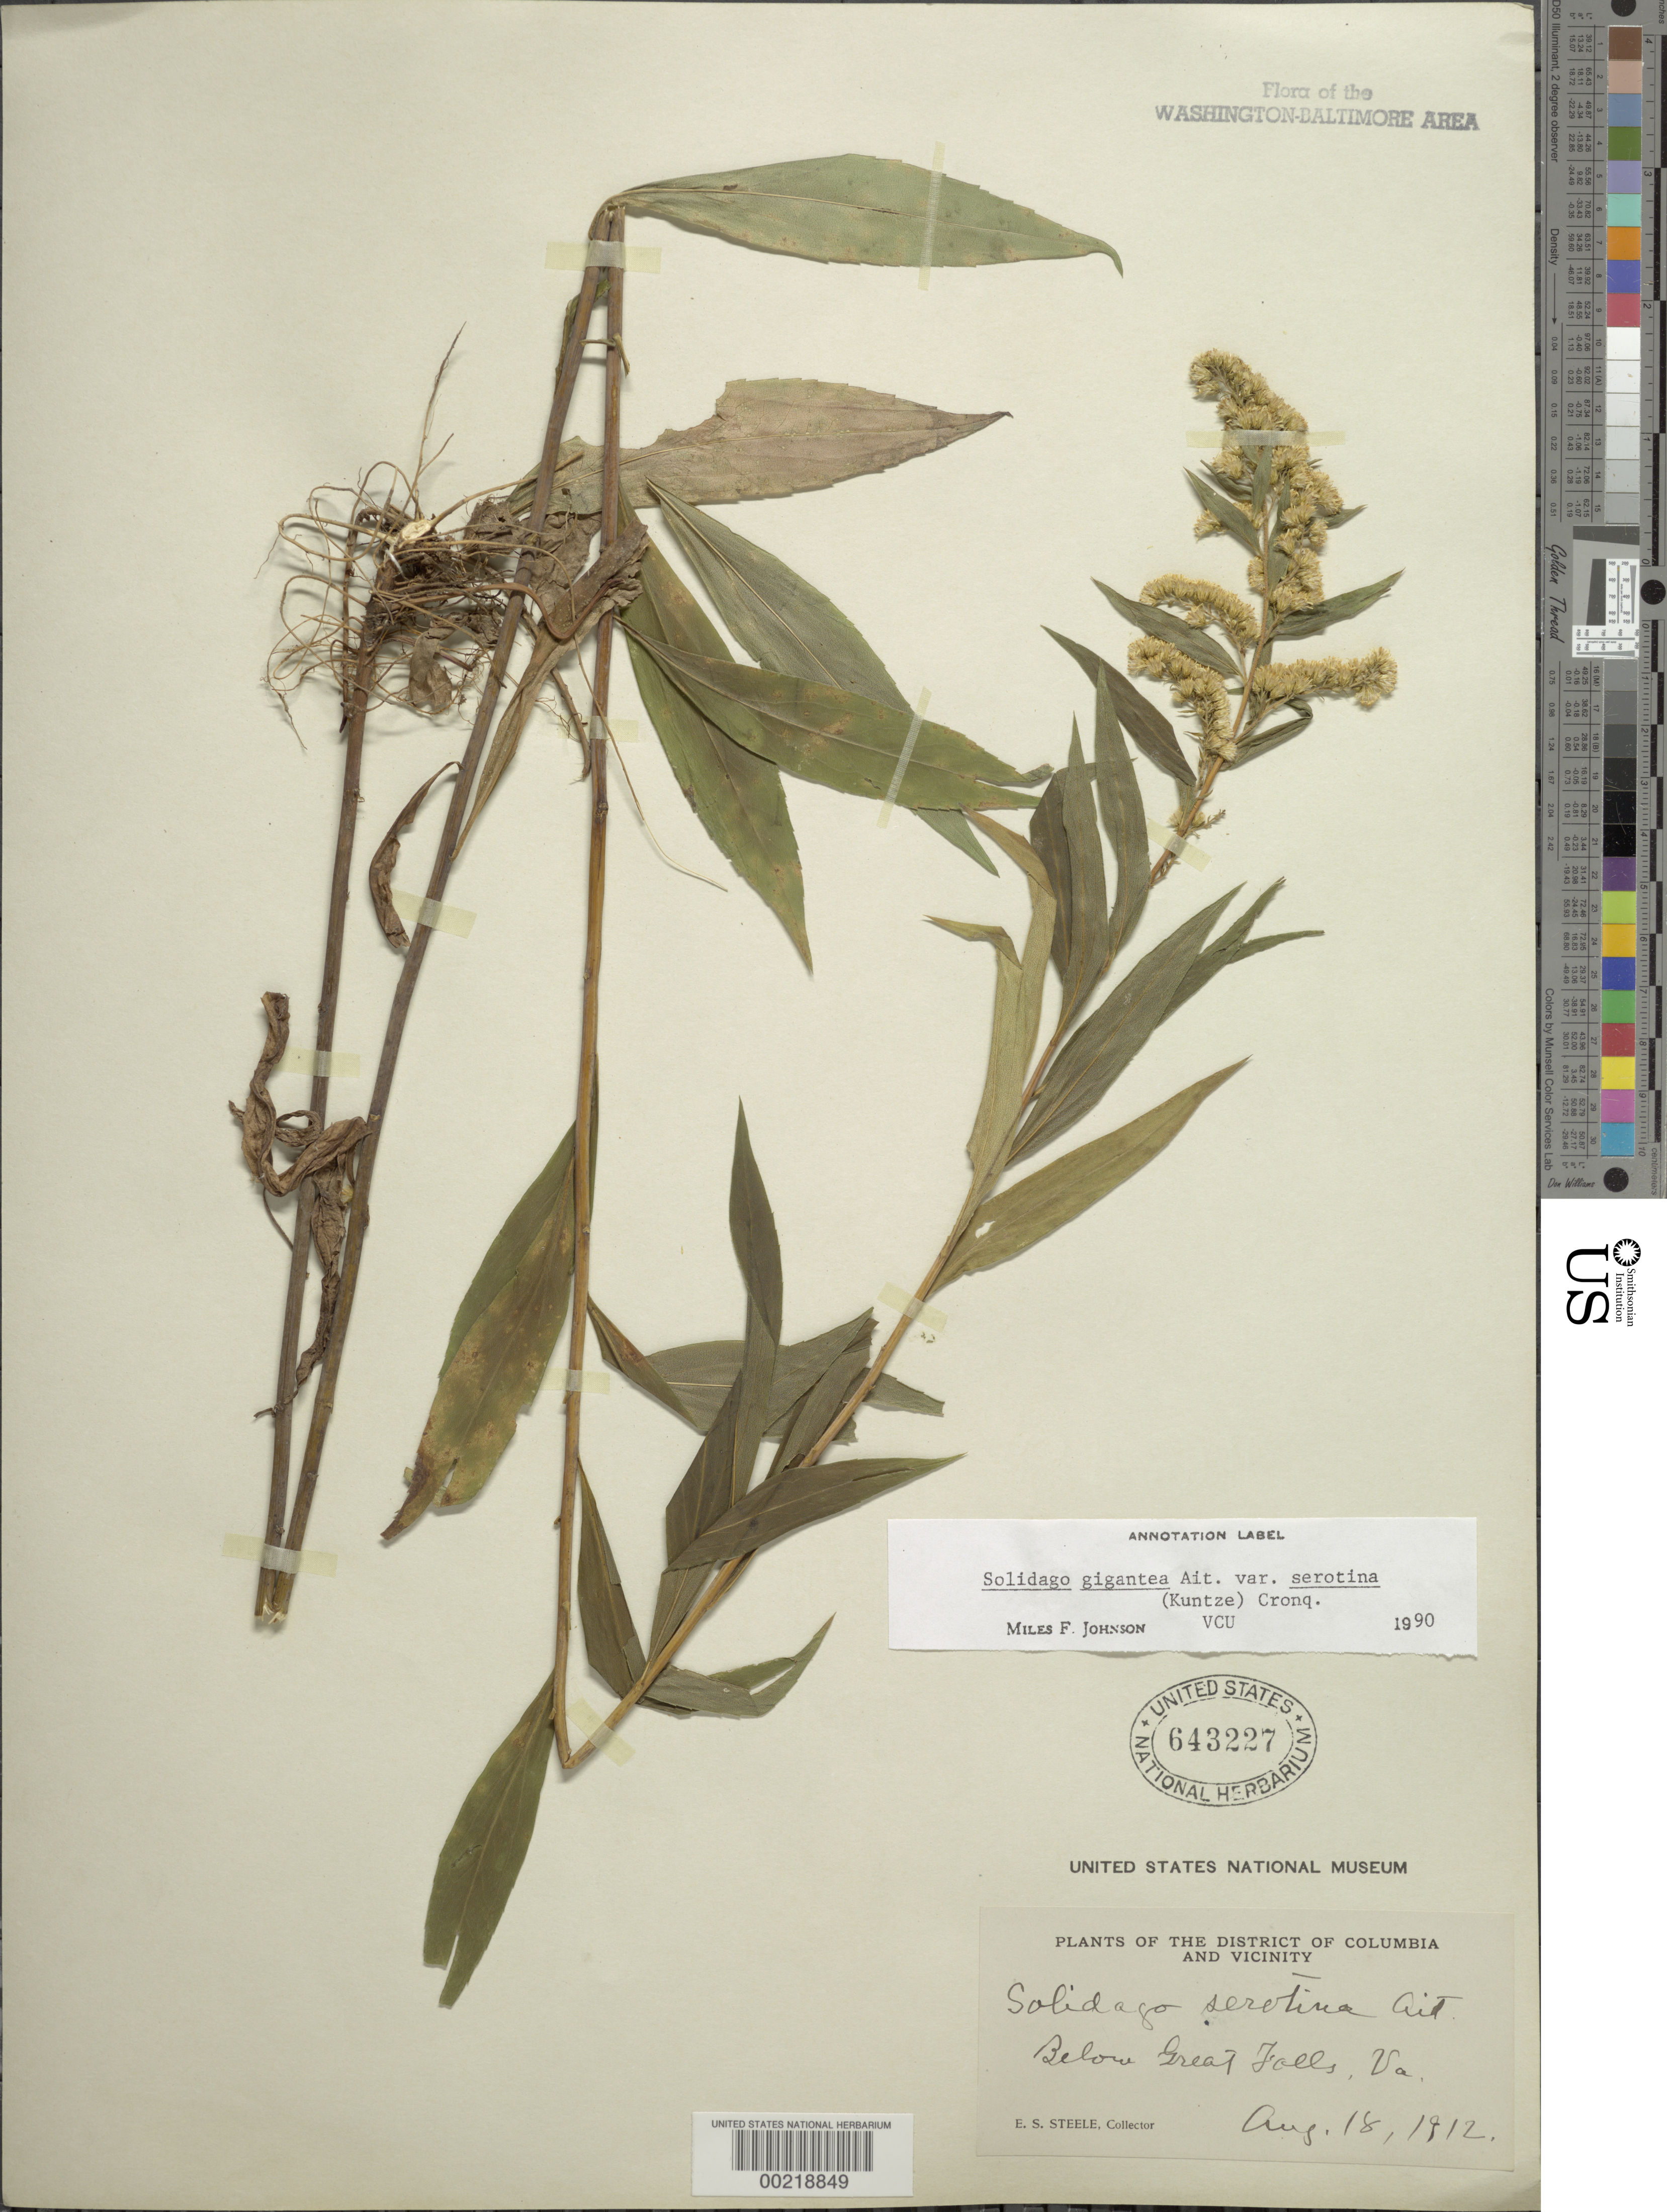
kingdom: Plantae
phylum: Tracheophyta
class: Magnoliopsida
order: Asterales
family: Asteraceae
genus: Solidago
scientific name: Solidago gigantea var. serotina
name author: Fernald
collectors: E. Steele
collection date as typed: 18 Aug 1912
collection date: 1912-08-18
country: United States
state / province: Virginia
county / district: Fairfax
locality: Below Great Falls C. & O. Canal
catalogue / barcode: US 643227